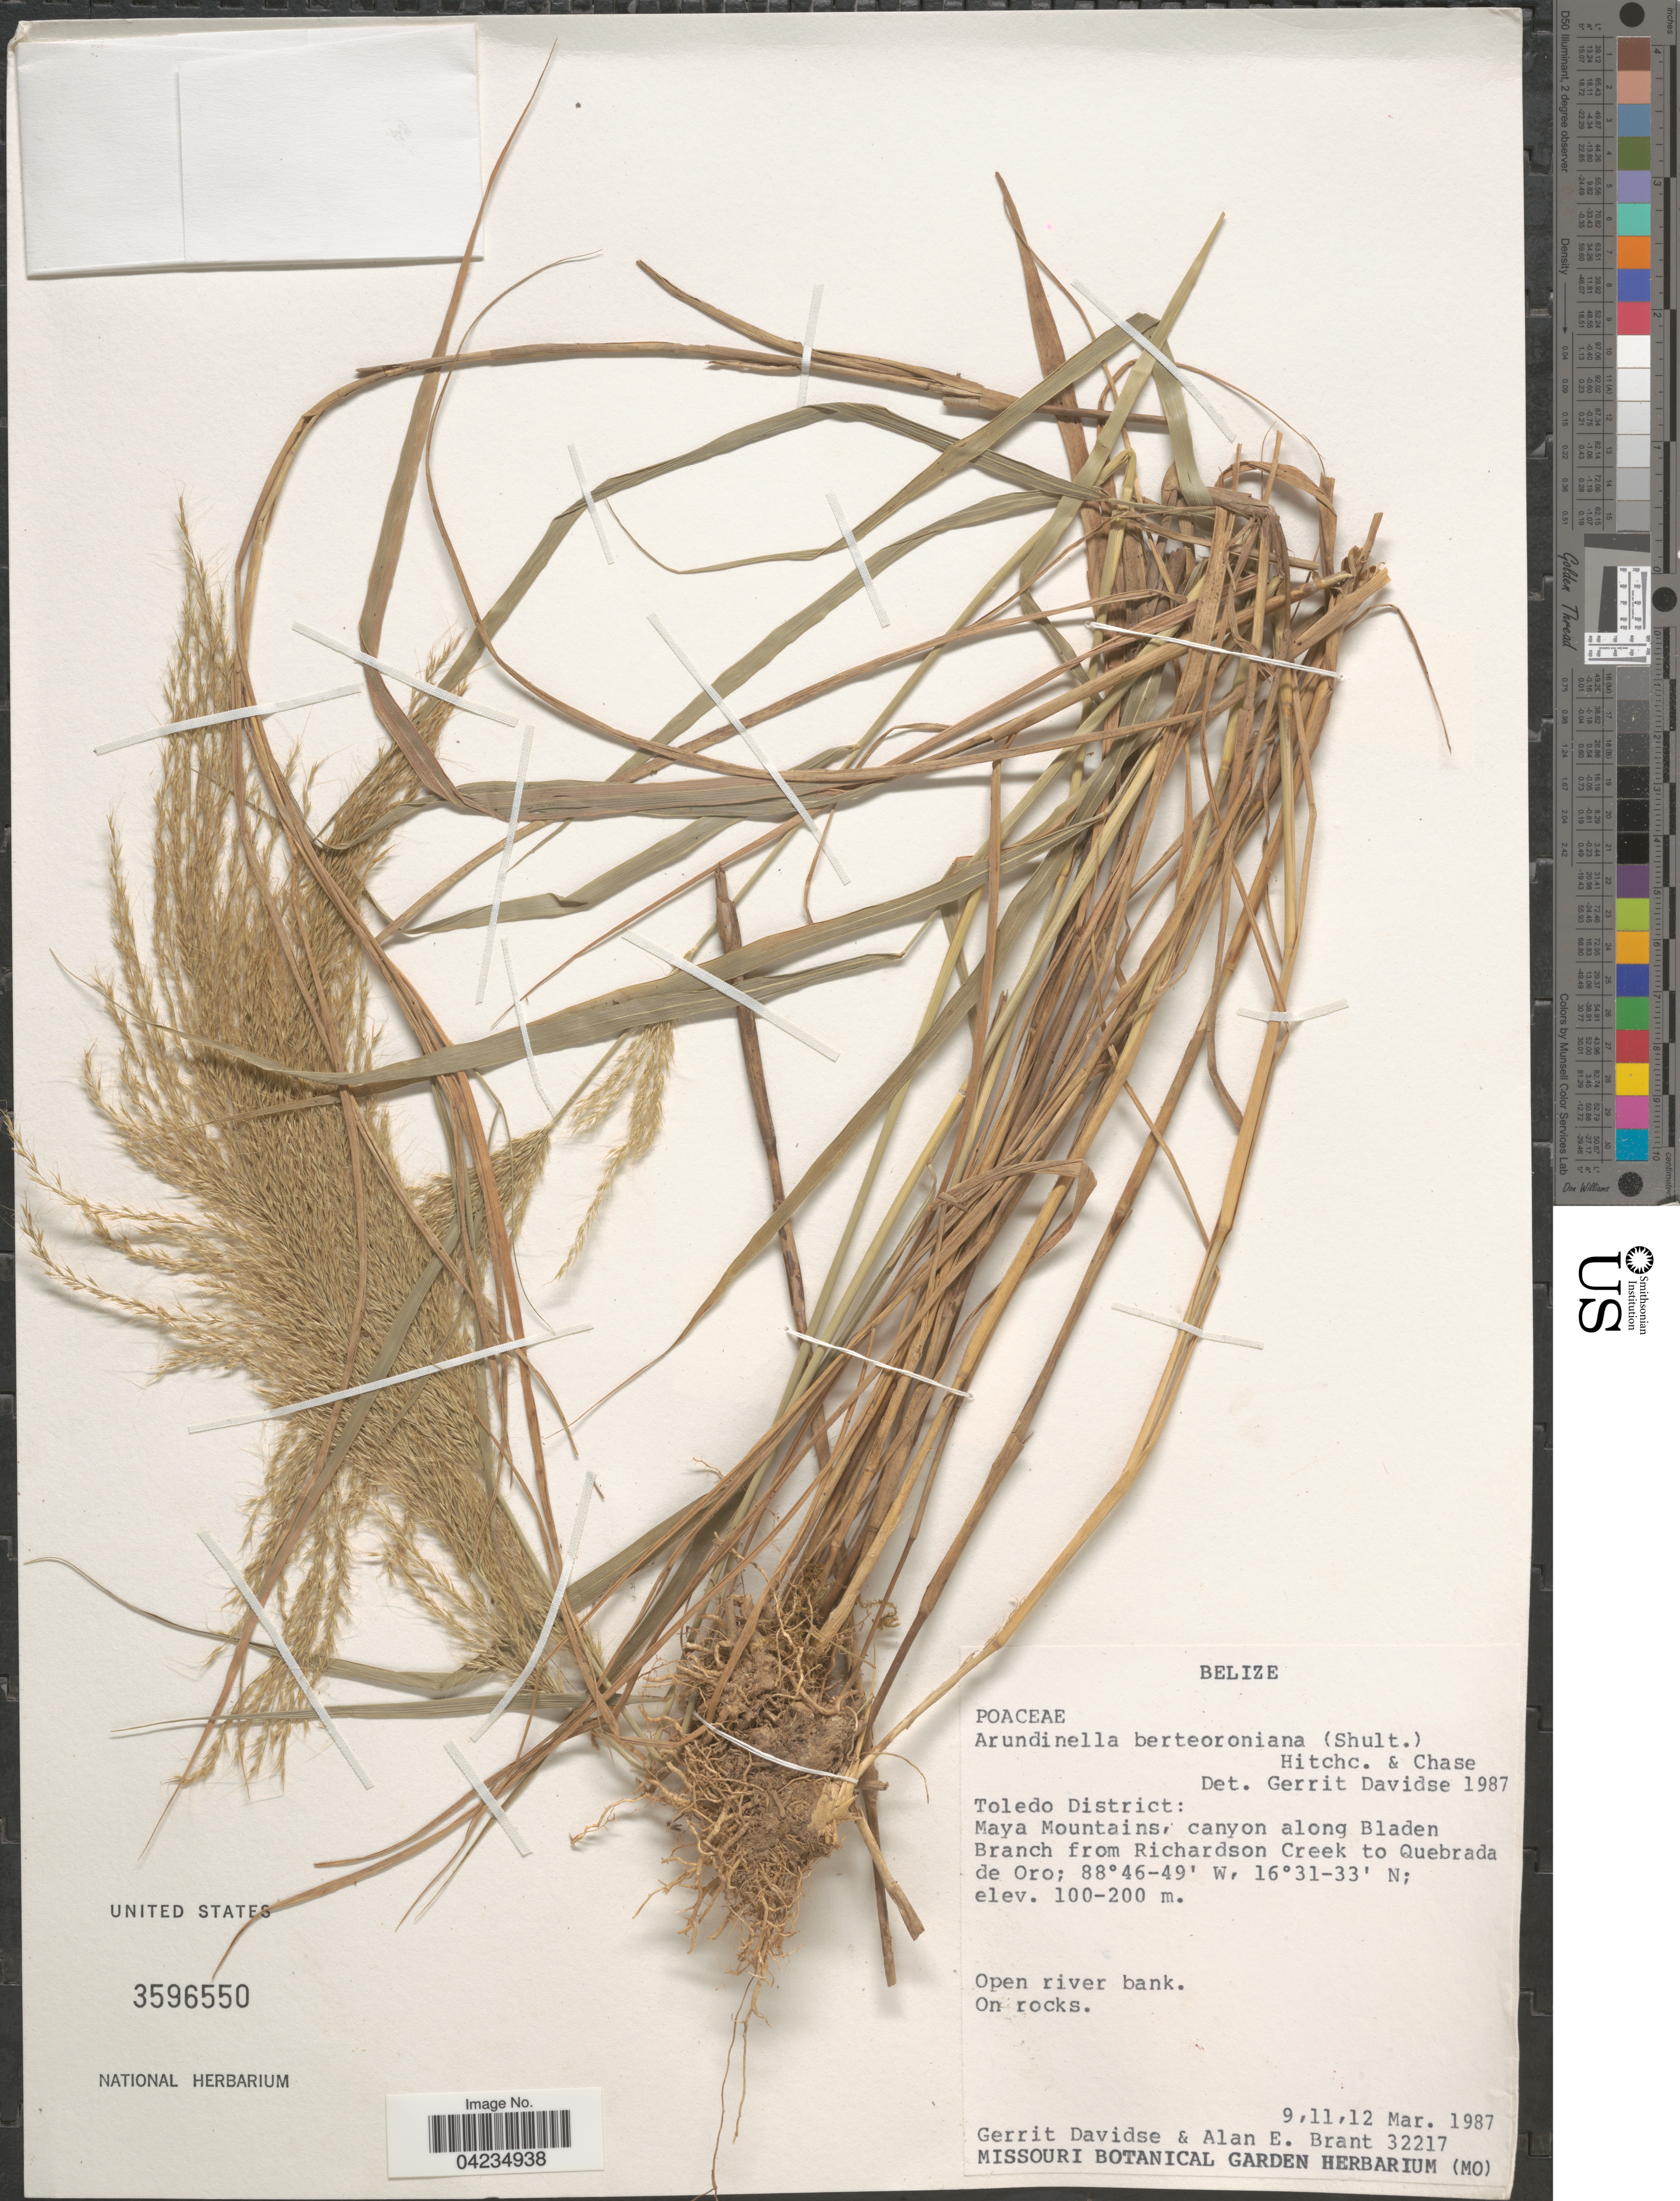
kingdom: Plantae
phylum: Tracheophyta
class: Liliopsida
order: Poales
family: Poaceae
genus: Arundinella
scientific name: Arundinella berteroniana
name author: (Schult.) Hitchc. & Chase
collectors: G. Davidse & A. Brant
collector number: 32217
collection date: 1987-03-09/1987-03-12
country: Belize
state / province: Toledo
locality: Toledo District: Maya Mountains, canyon along Bladen Branch from Richardson Creek to Quebrada de Oro.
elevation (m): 100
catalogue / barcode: US 3596550